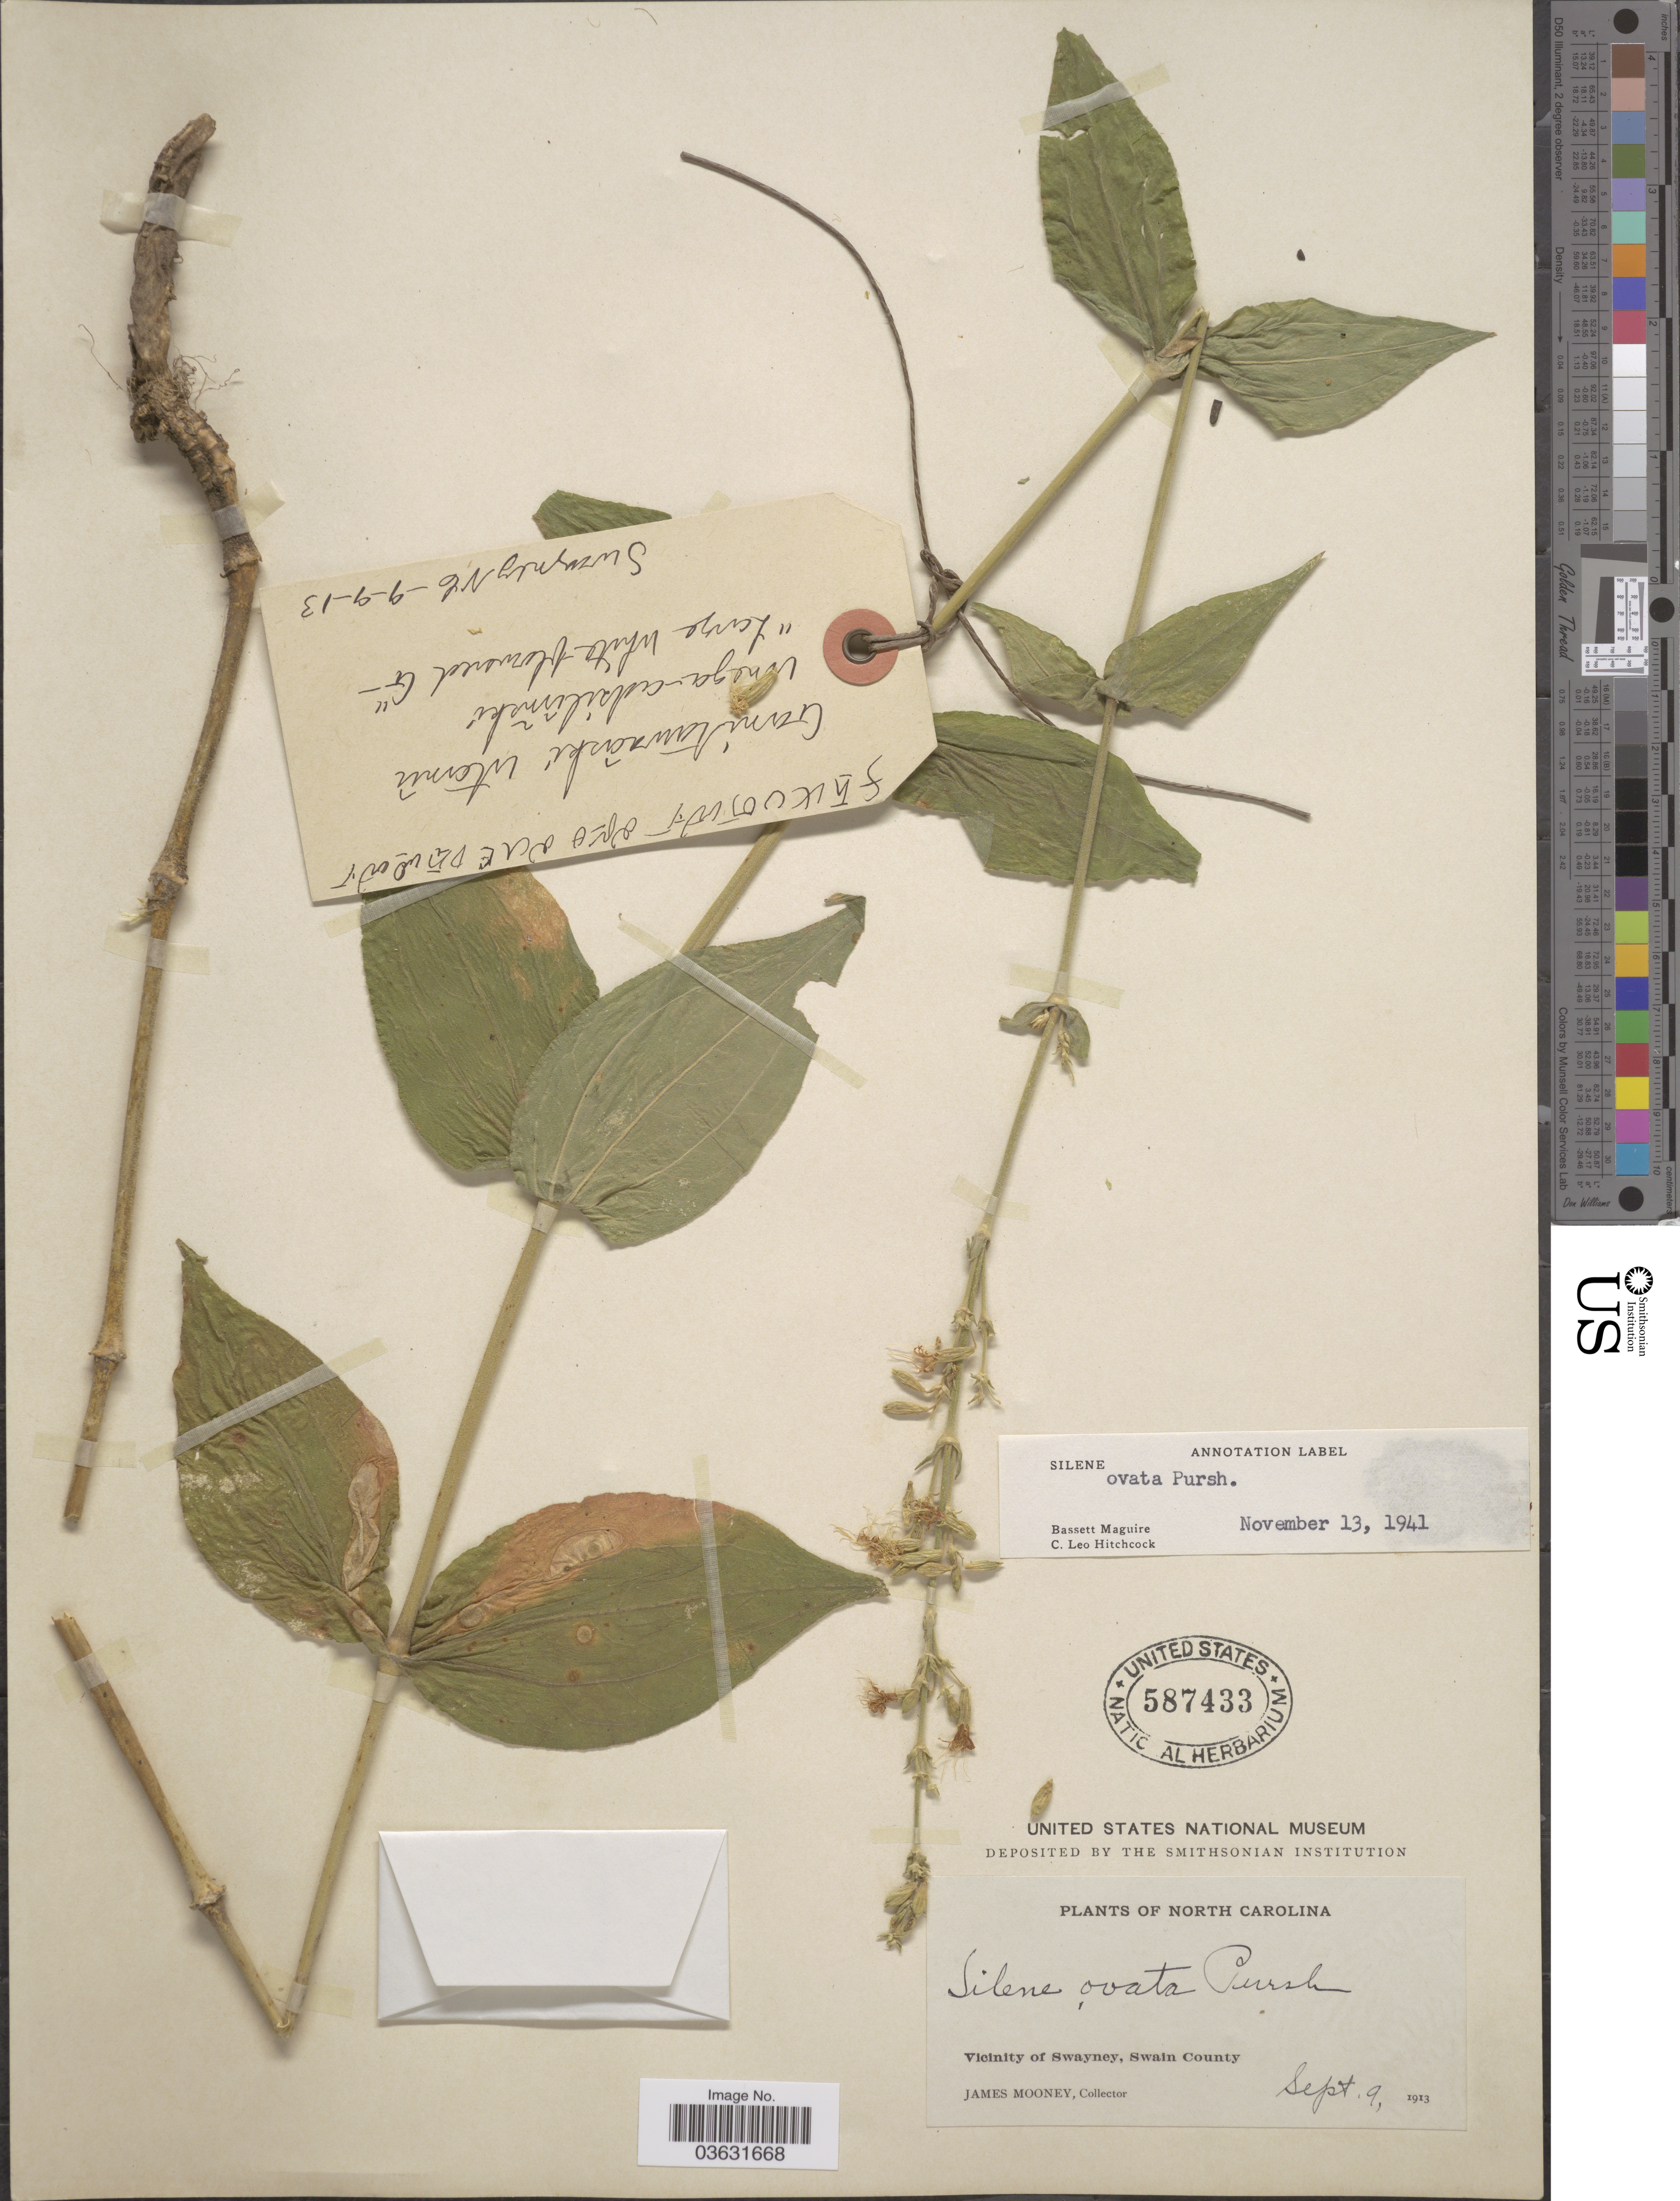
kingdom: Plantae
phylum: Tracheophyta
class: Magnoliopsida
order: Caryophyllales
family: Caryophyllaceae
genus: Silene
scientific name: Silene ovata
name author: Pursh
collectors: J. Mooney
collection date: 1913-09-09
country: United States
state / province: North Carolina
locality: Vicinity of Swayney, Swain County.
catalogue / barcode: US 587433